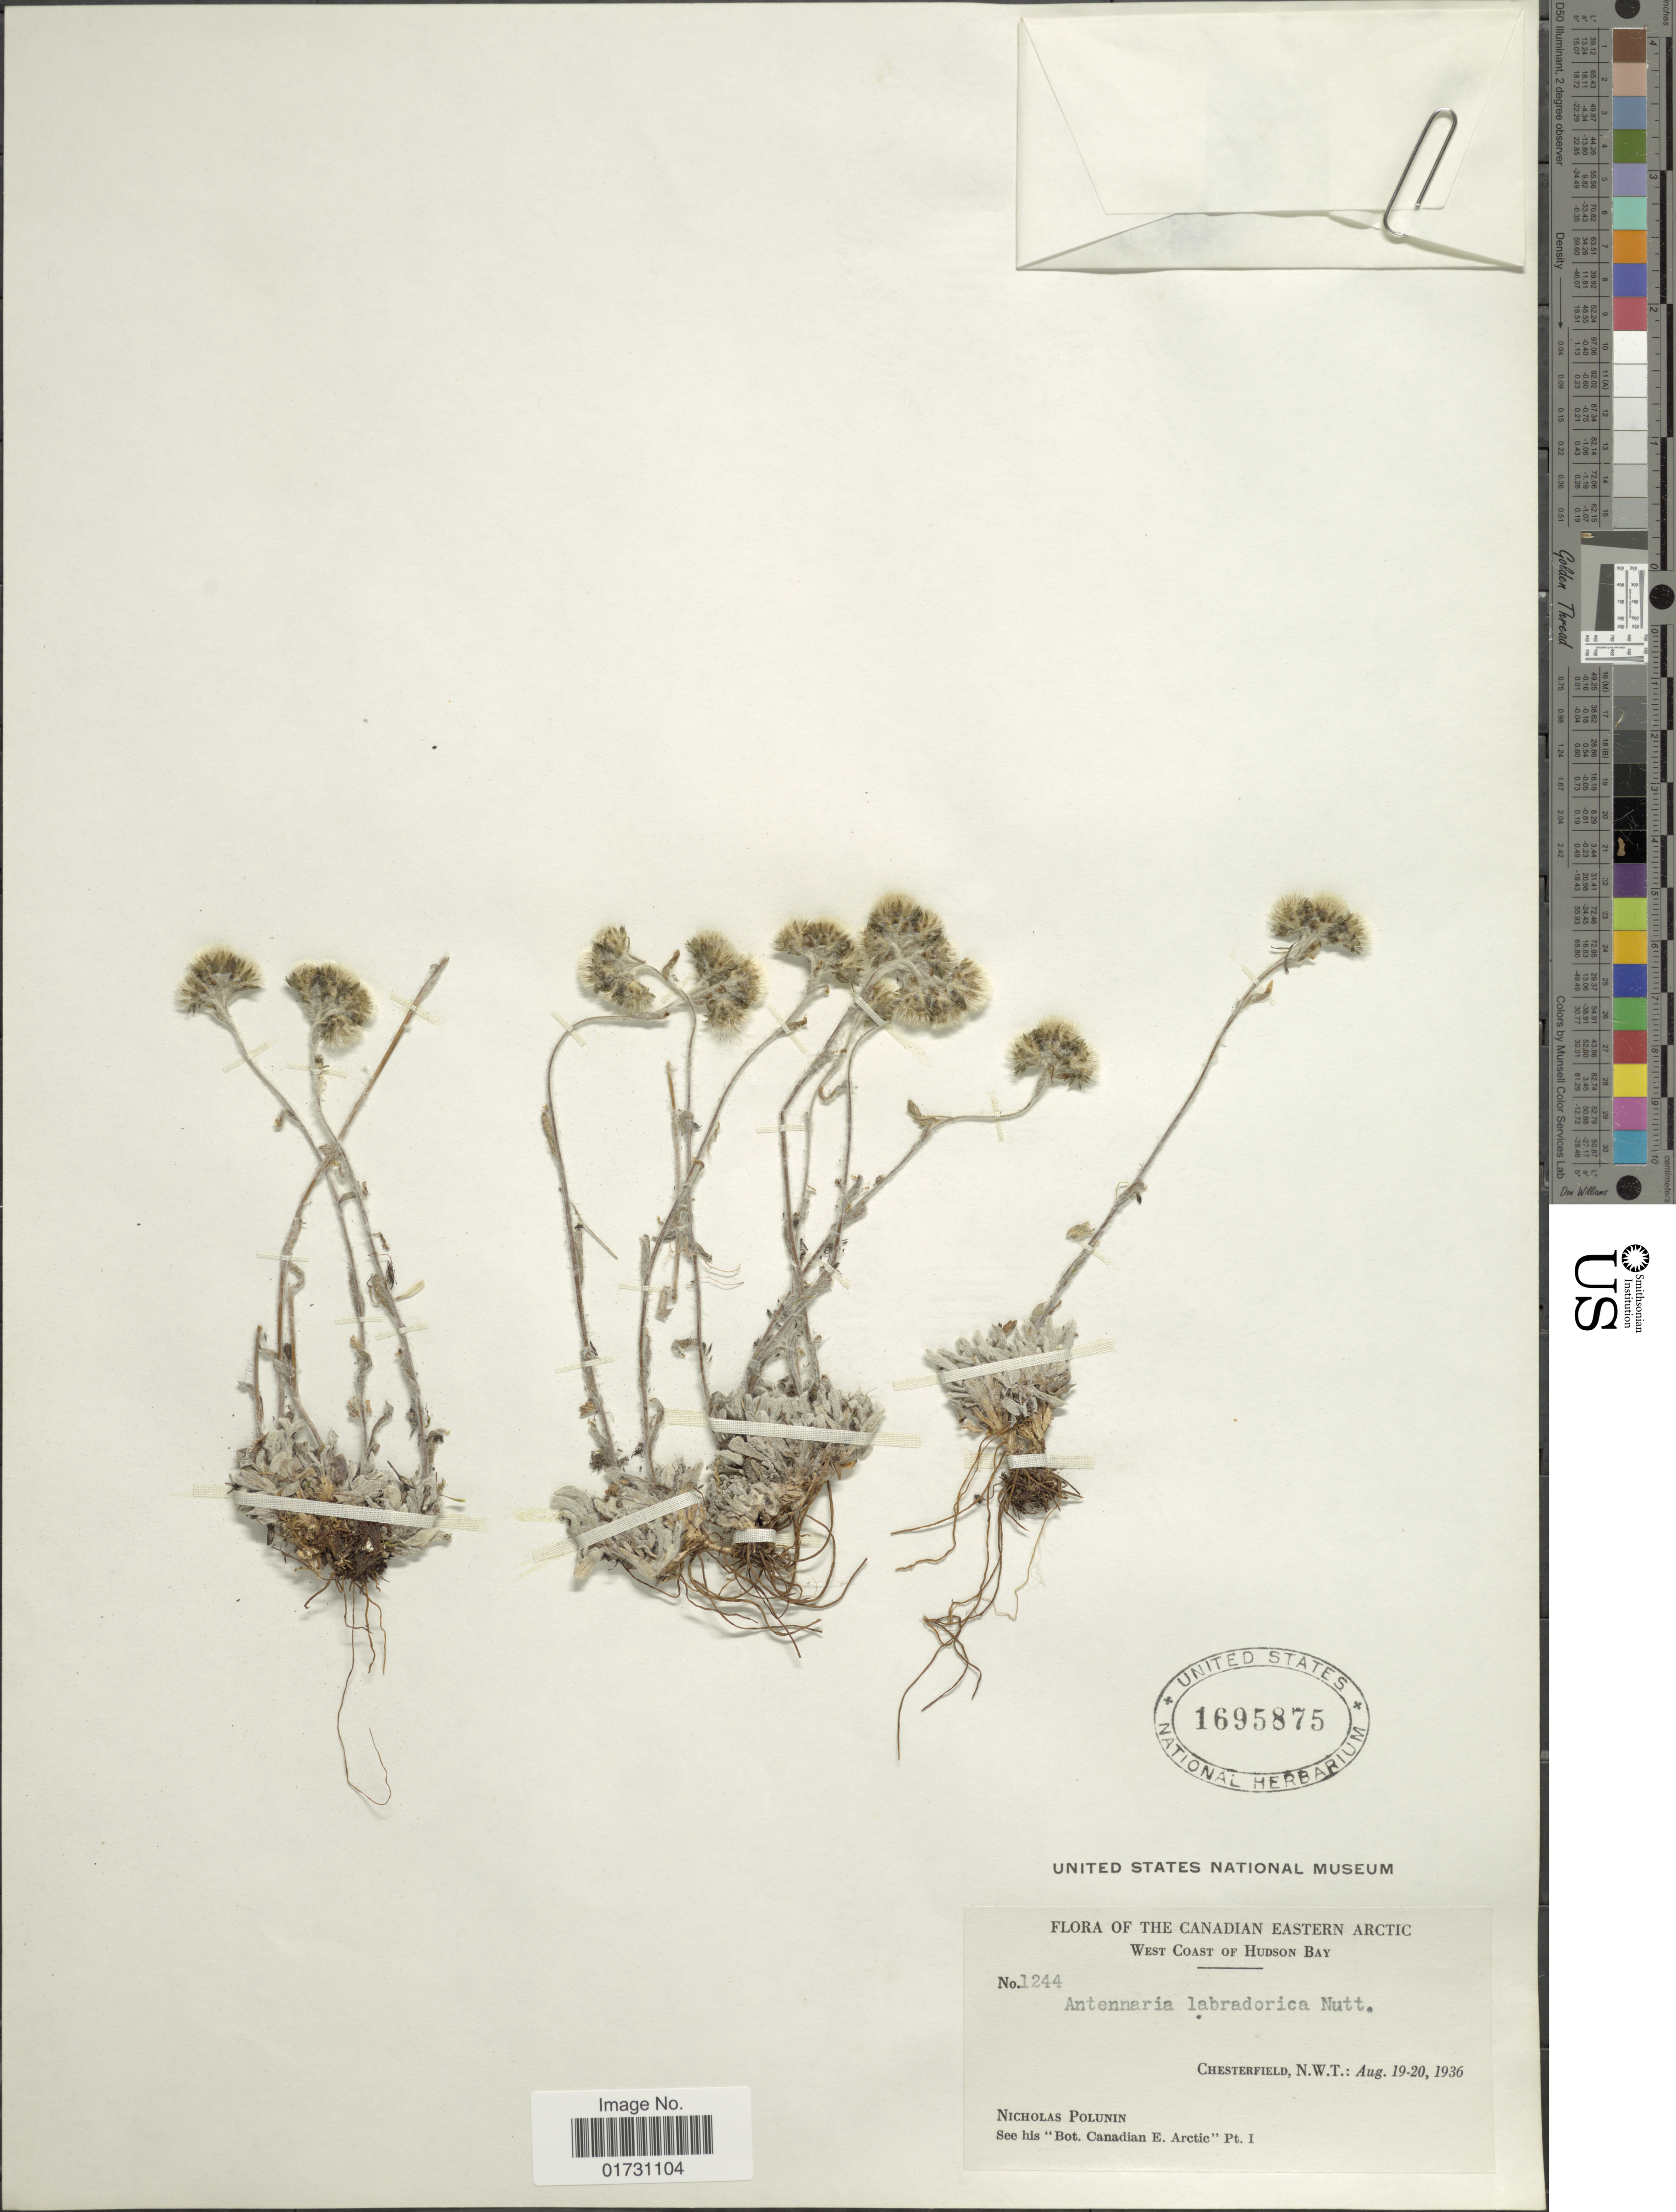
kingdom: Plantae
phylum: Tracheophyta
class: Magnoliopsida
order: Asterales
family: Asteraceae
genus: Antennaria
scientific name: Antennaria labradorica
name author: Nutt.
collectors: N. V. Polunin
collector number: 1244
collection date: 1936-08-19/1936-08-20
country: Canada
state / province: Northwest Territories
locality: The Canadian Eastern Arctic, West Coast of Hudson Bay, Chesterfield, N.W.T.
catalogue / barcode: US 1695875